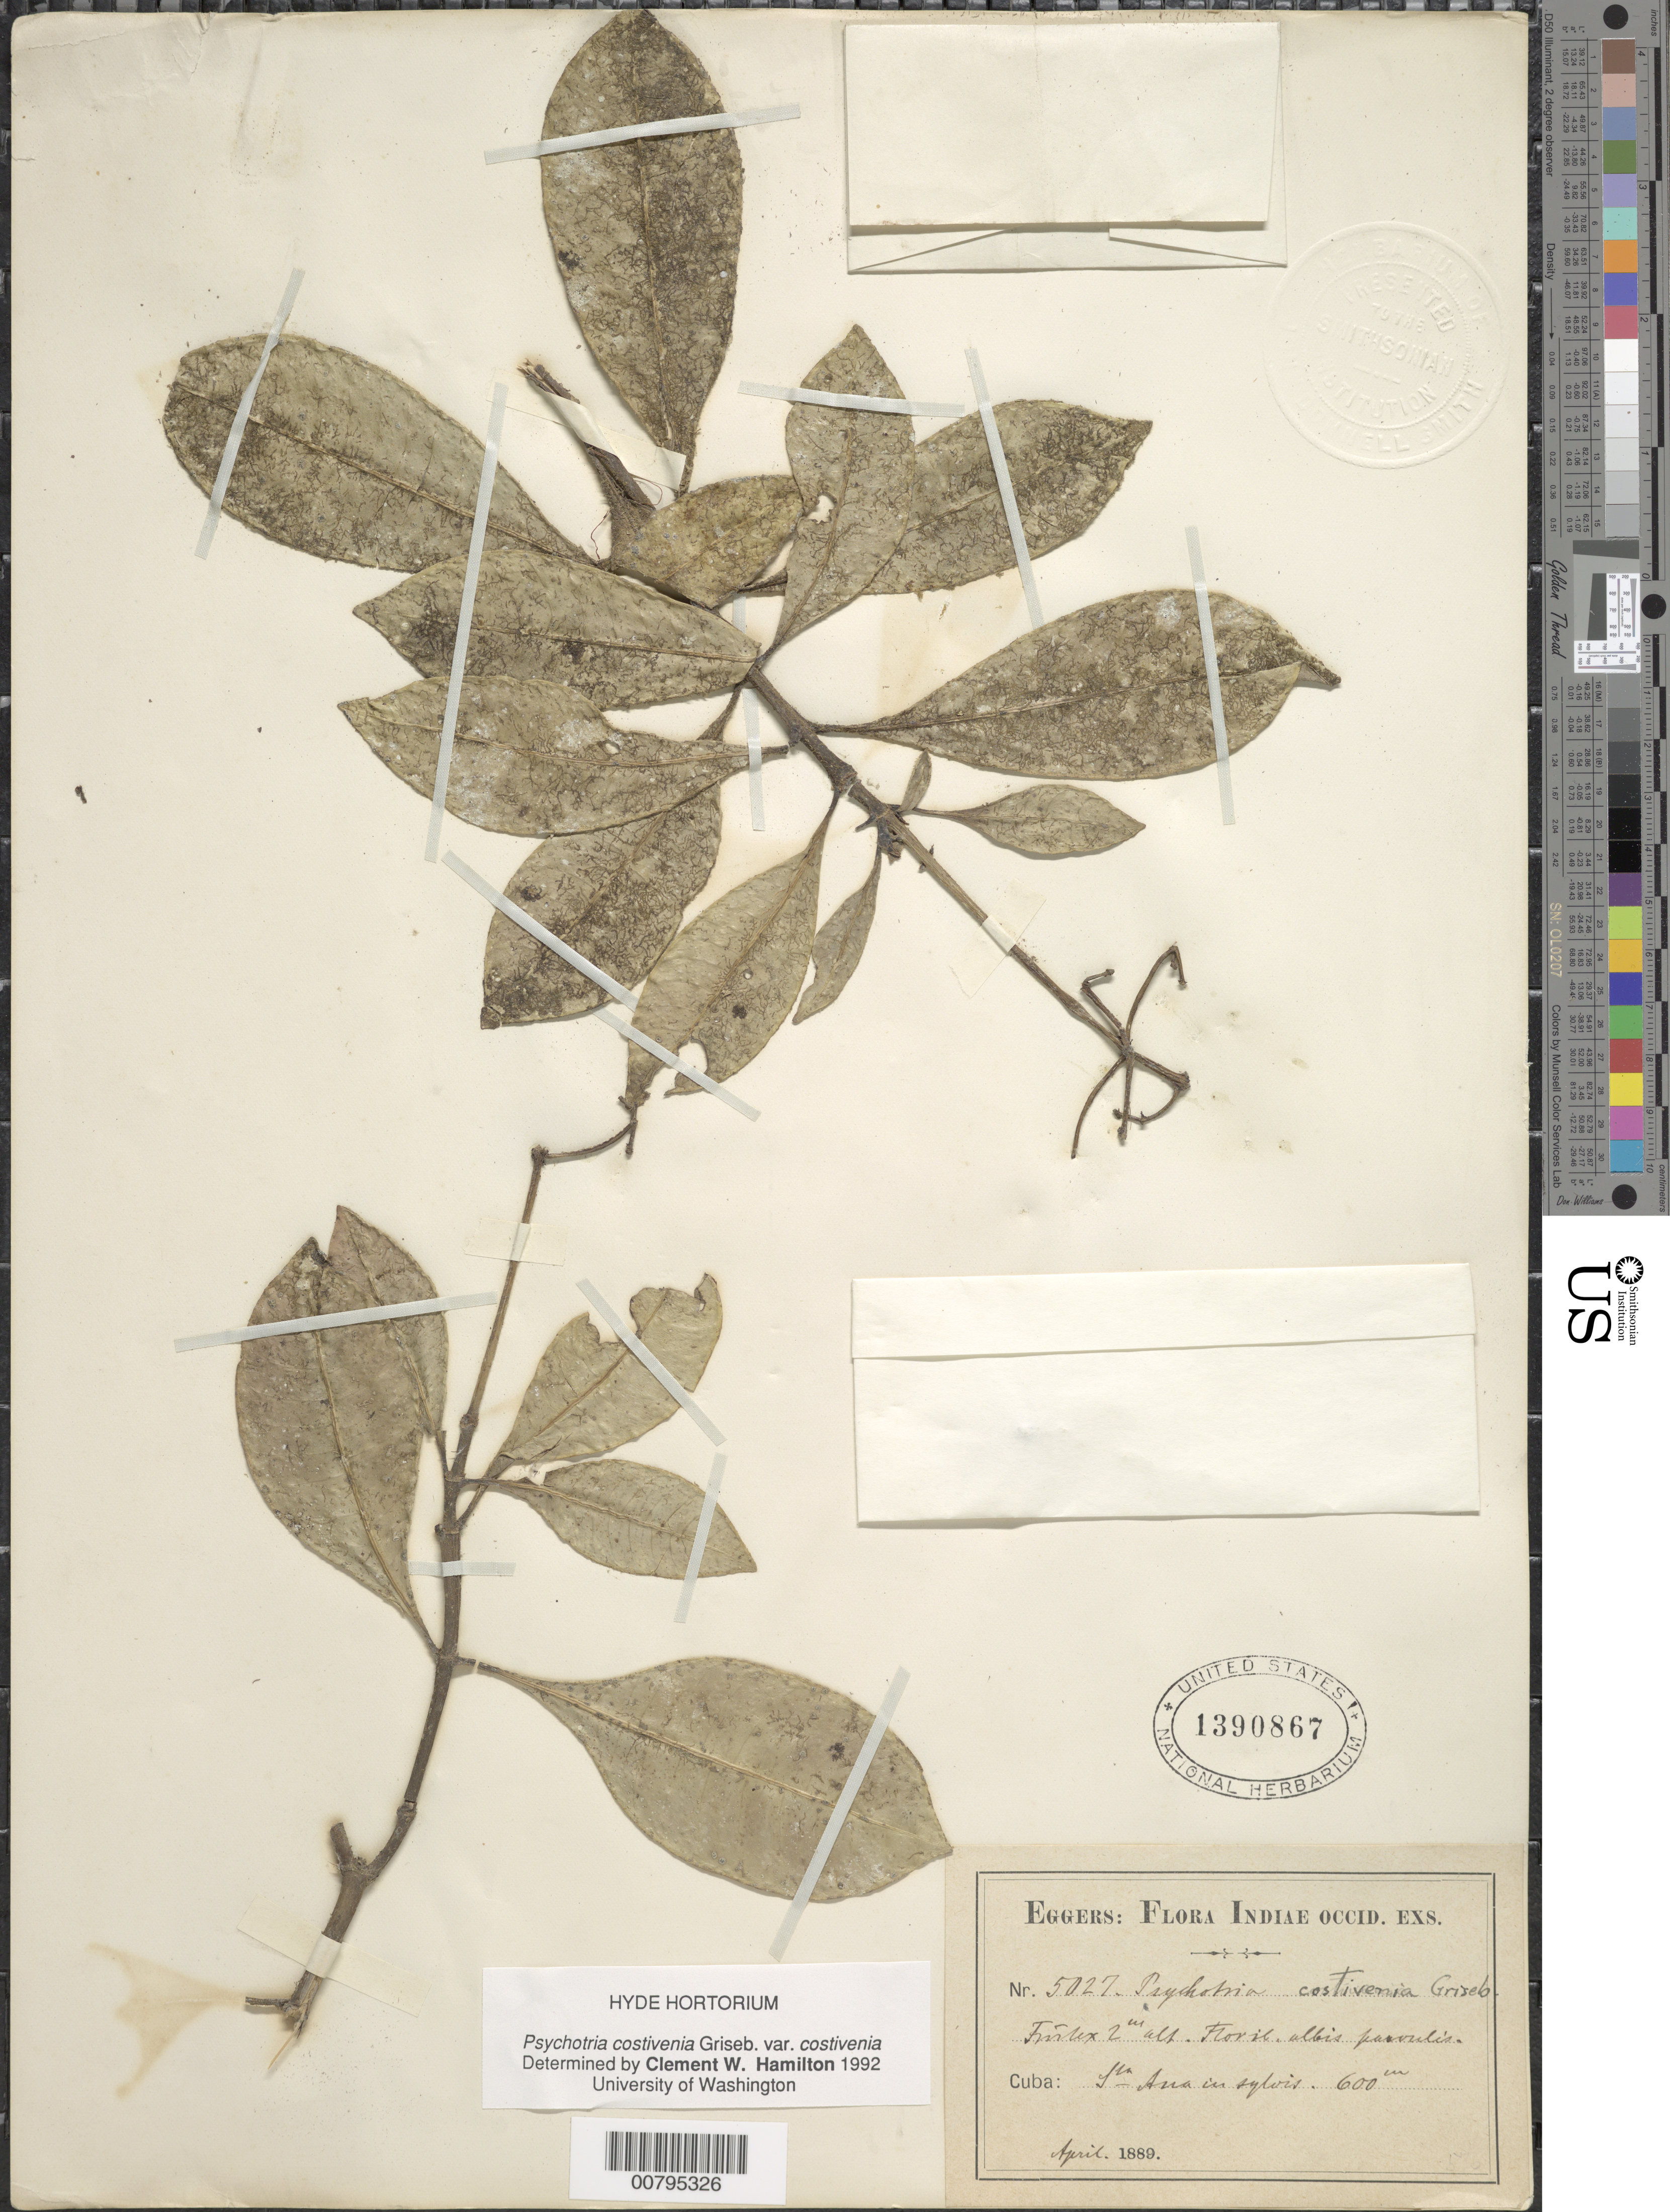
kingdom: Plantae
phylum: Tracheophyta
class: Magnoliopsida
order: Gentianales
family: Rubiaceae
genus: Psychotria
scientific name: Psychotria costivenia var. costivenia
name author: Griseb.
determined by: Hamilton, C. W.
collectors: H. F. A. von Eggers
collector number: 5027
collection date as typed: Apr 1889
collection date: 1889-04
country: Cuba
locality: Sta. Ana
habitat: In sylvis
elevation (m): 600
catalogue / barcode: US 1390867